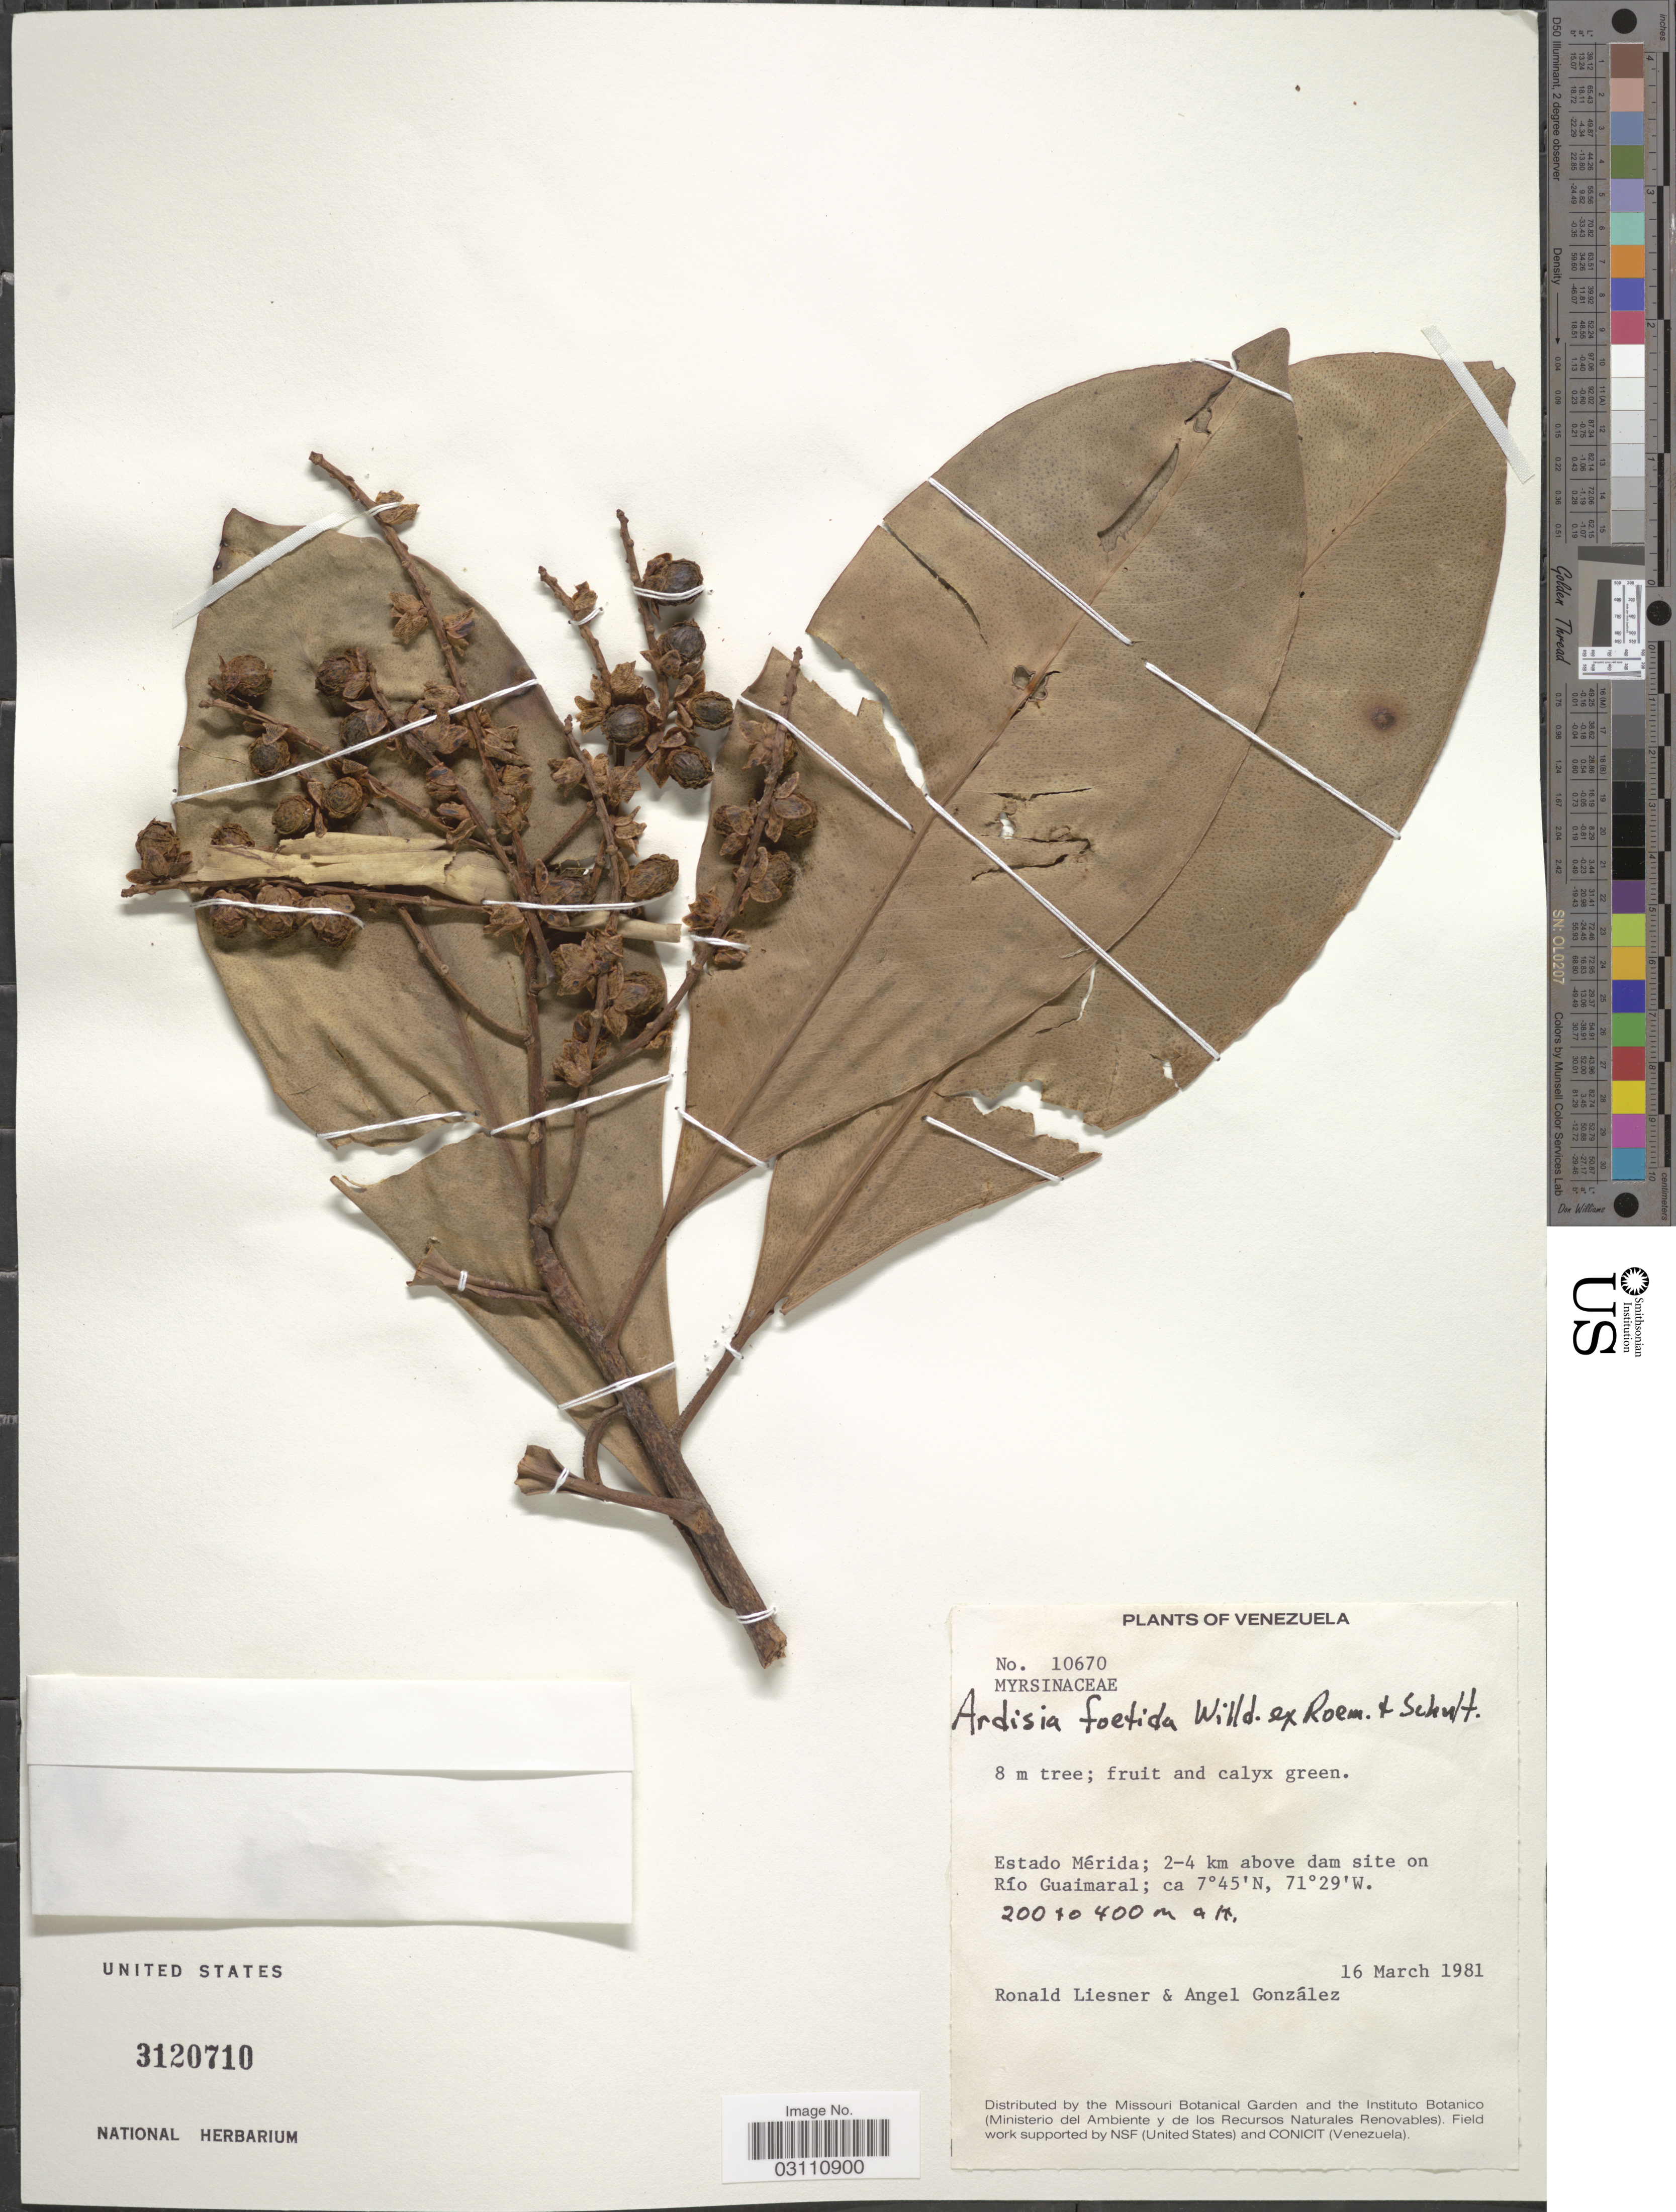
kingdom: Plantae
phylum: Tracheophyta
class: Magnoliopsida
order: Ericales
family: Primulaceae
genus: Ardisia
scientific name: Ardisia foetida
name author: Willd. ex Roem. & Schult.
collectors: R. L. Liesner & A. C. González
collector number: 10670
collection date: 1981-03-16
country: Venezuela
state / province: Mérida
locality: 2-4 km above dam site on Río Guaimaral.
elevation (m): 200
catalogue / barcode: US 3120710